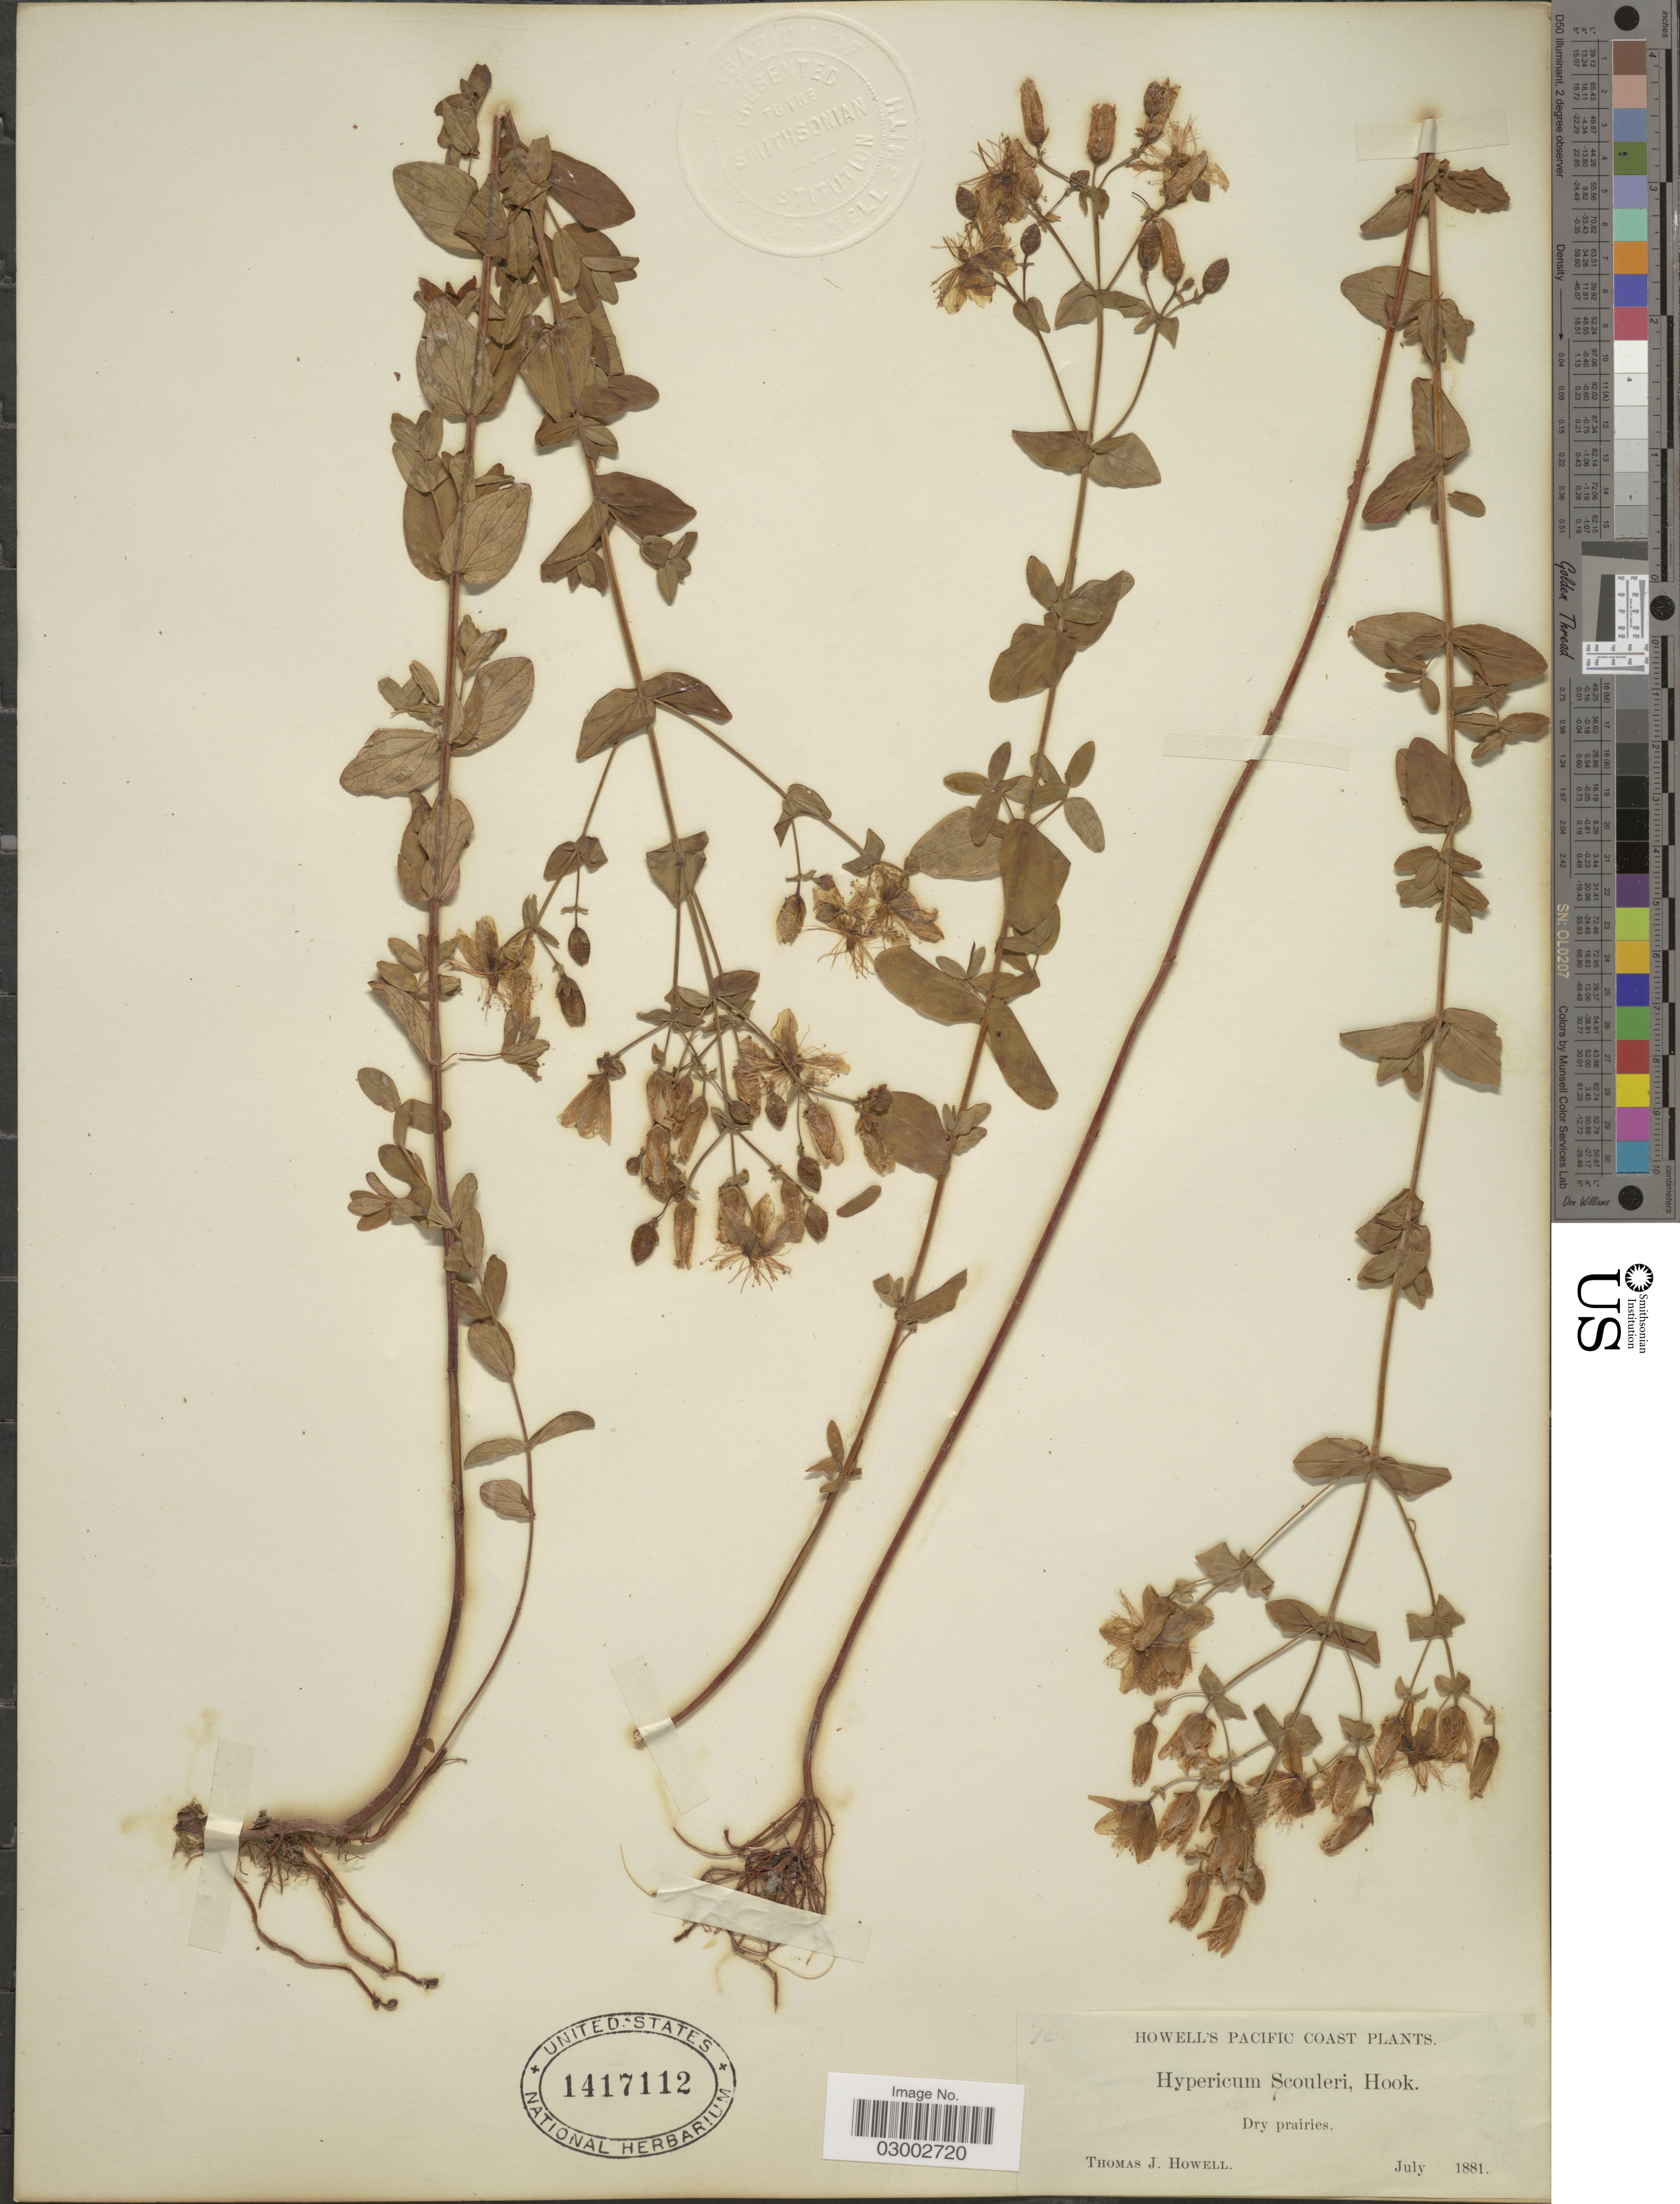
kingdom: Plantae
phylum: Tracheophyta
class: Magnoliopsida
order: Malpighiales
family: Hypericaceae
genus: Hypericum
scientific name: Hypericum scouleri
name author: Hook.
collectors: T. J. Howell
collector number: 76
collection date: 1881-07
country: United States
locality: Pacific Coast. Dry praires.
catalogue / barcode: US 1417112